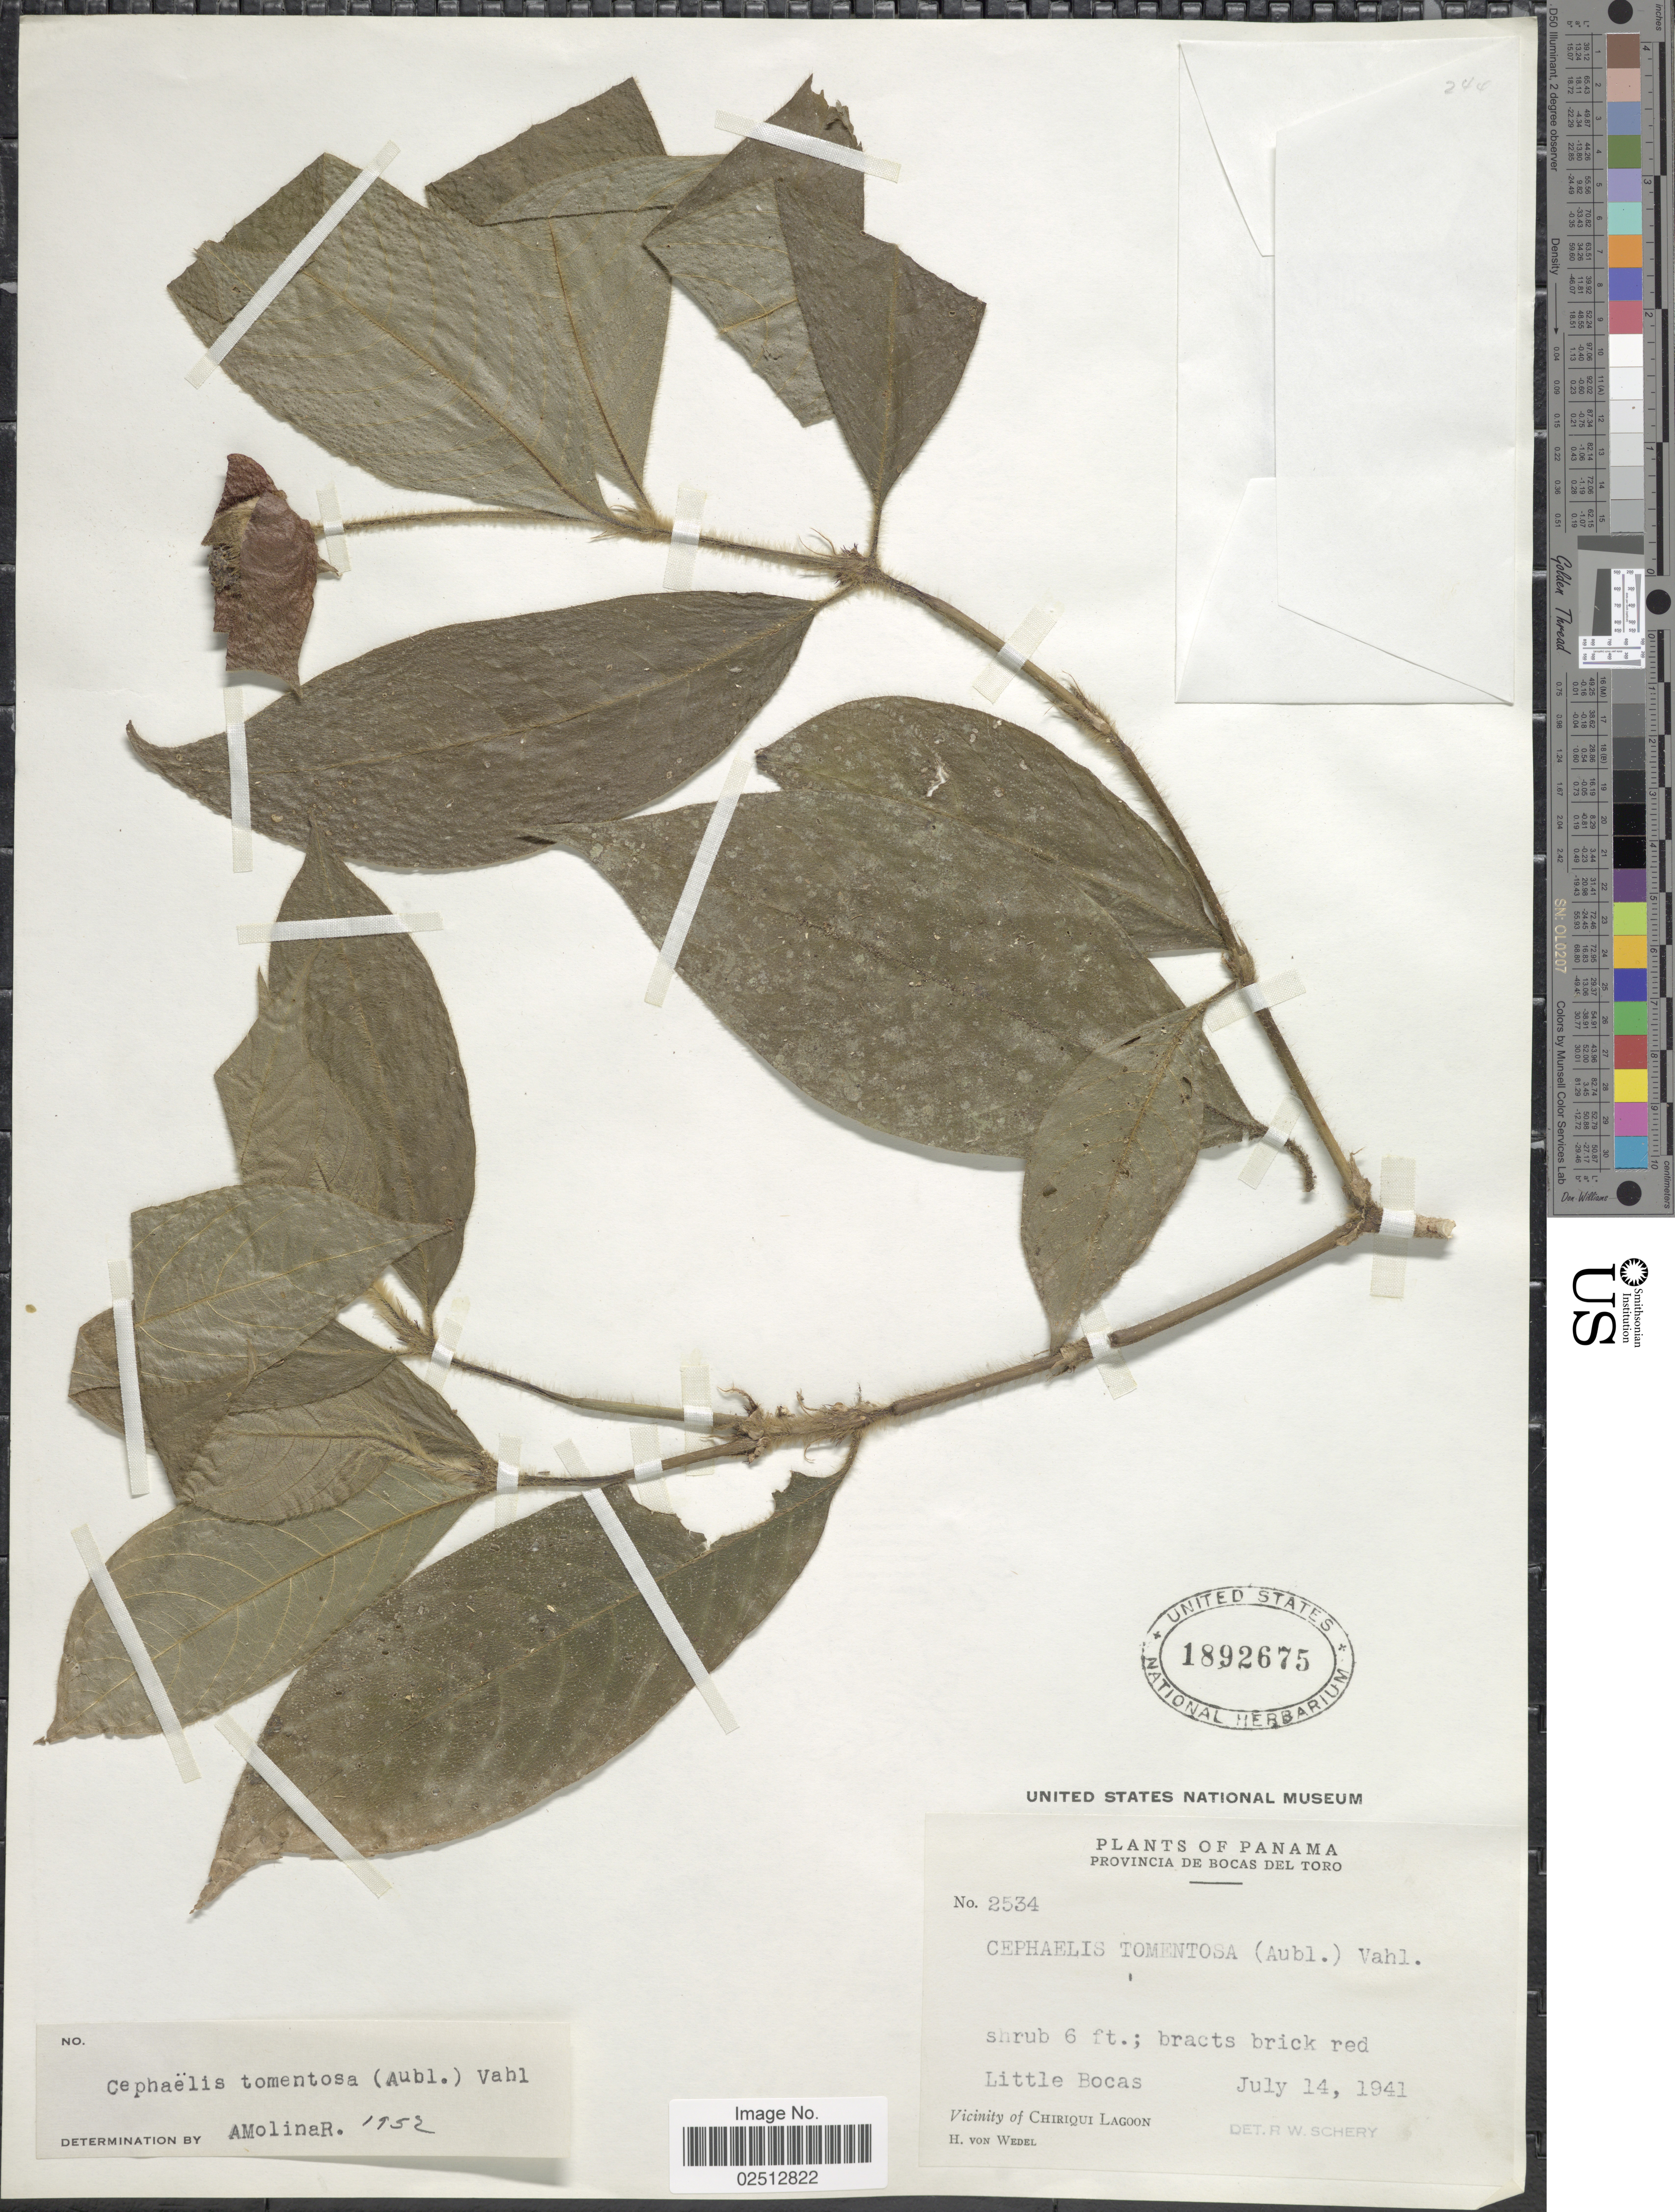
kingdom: Plantae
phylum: Tracheophyta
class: Magnoliopsida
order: Gentianales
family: Rubiaceae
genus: Psychotria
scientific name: Psychotria poeppigiana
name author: Müll. Arg.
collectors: H. von Wedel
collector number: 2534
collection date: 1941-07-14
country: Panama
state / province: Bocas del Toro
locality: Provincia de Bocas del Toro. Little Bocas. Vicinity of Chiriqui Lagoon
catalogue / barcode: US 1892675